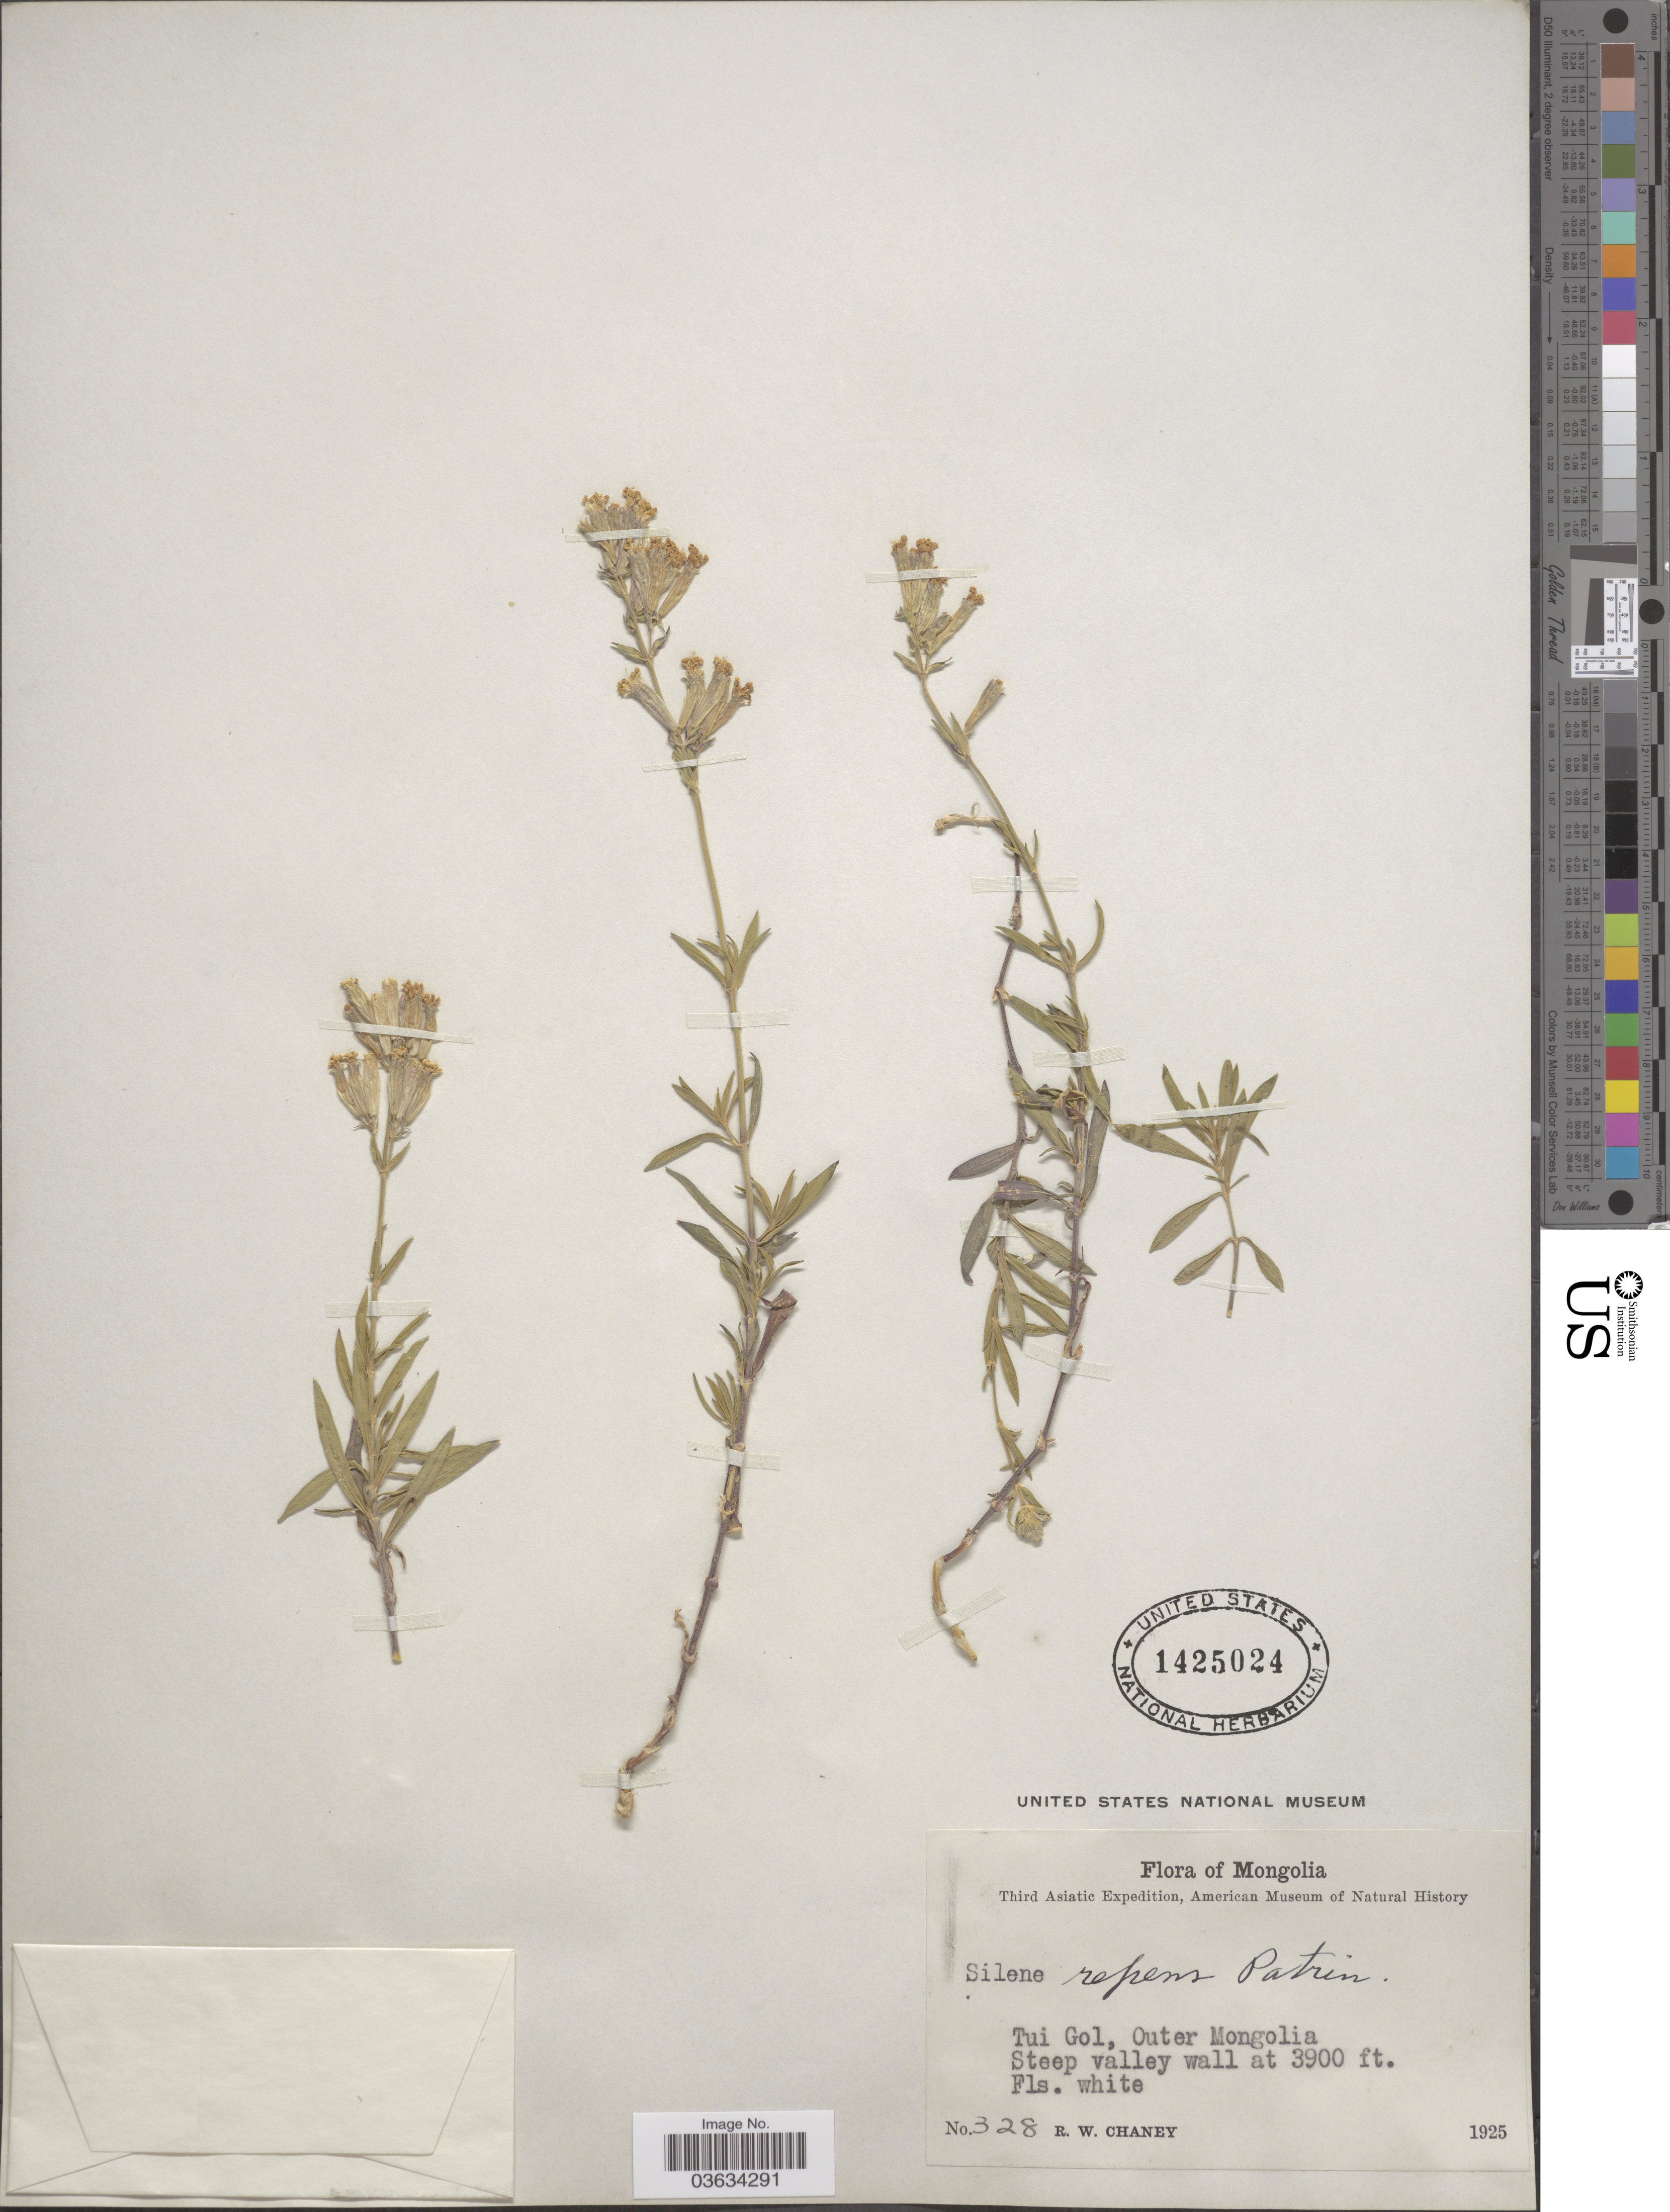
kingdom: Plantae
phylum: Tracheophyta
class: Magnoliopsida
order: Caryophyllales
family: Caryophyllaceae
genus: Silene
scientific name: Silene repens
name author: Patrin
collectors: R. Chaney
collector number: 328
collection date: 1925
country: Mongolia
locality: Tui Gol, Outer Mongolia.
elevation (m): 1189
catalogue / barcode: US 1425024